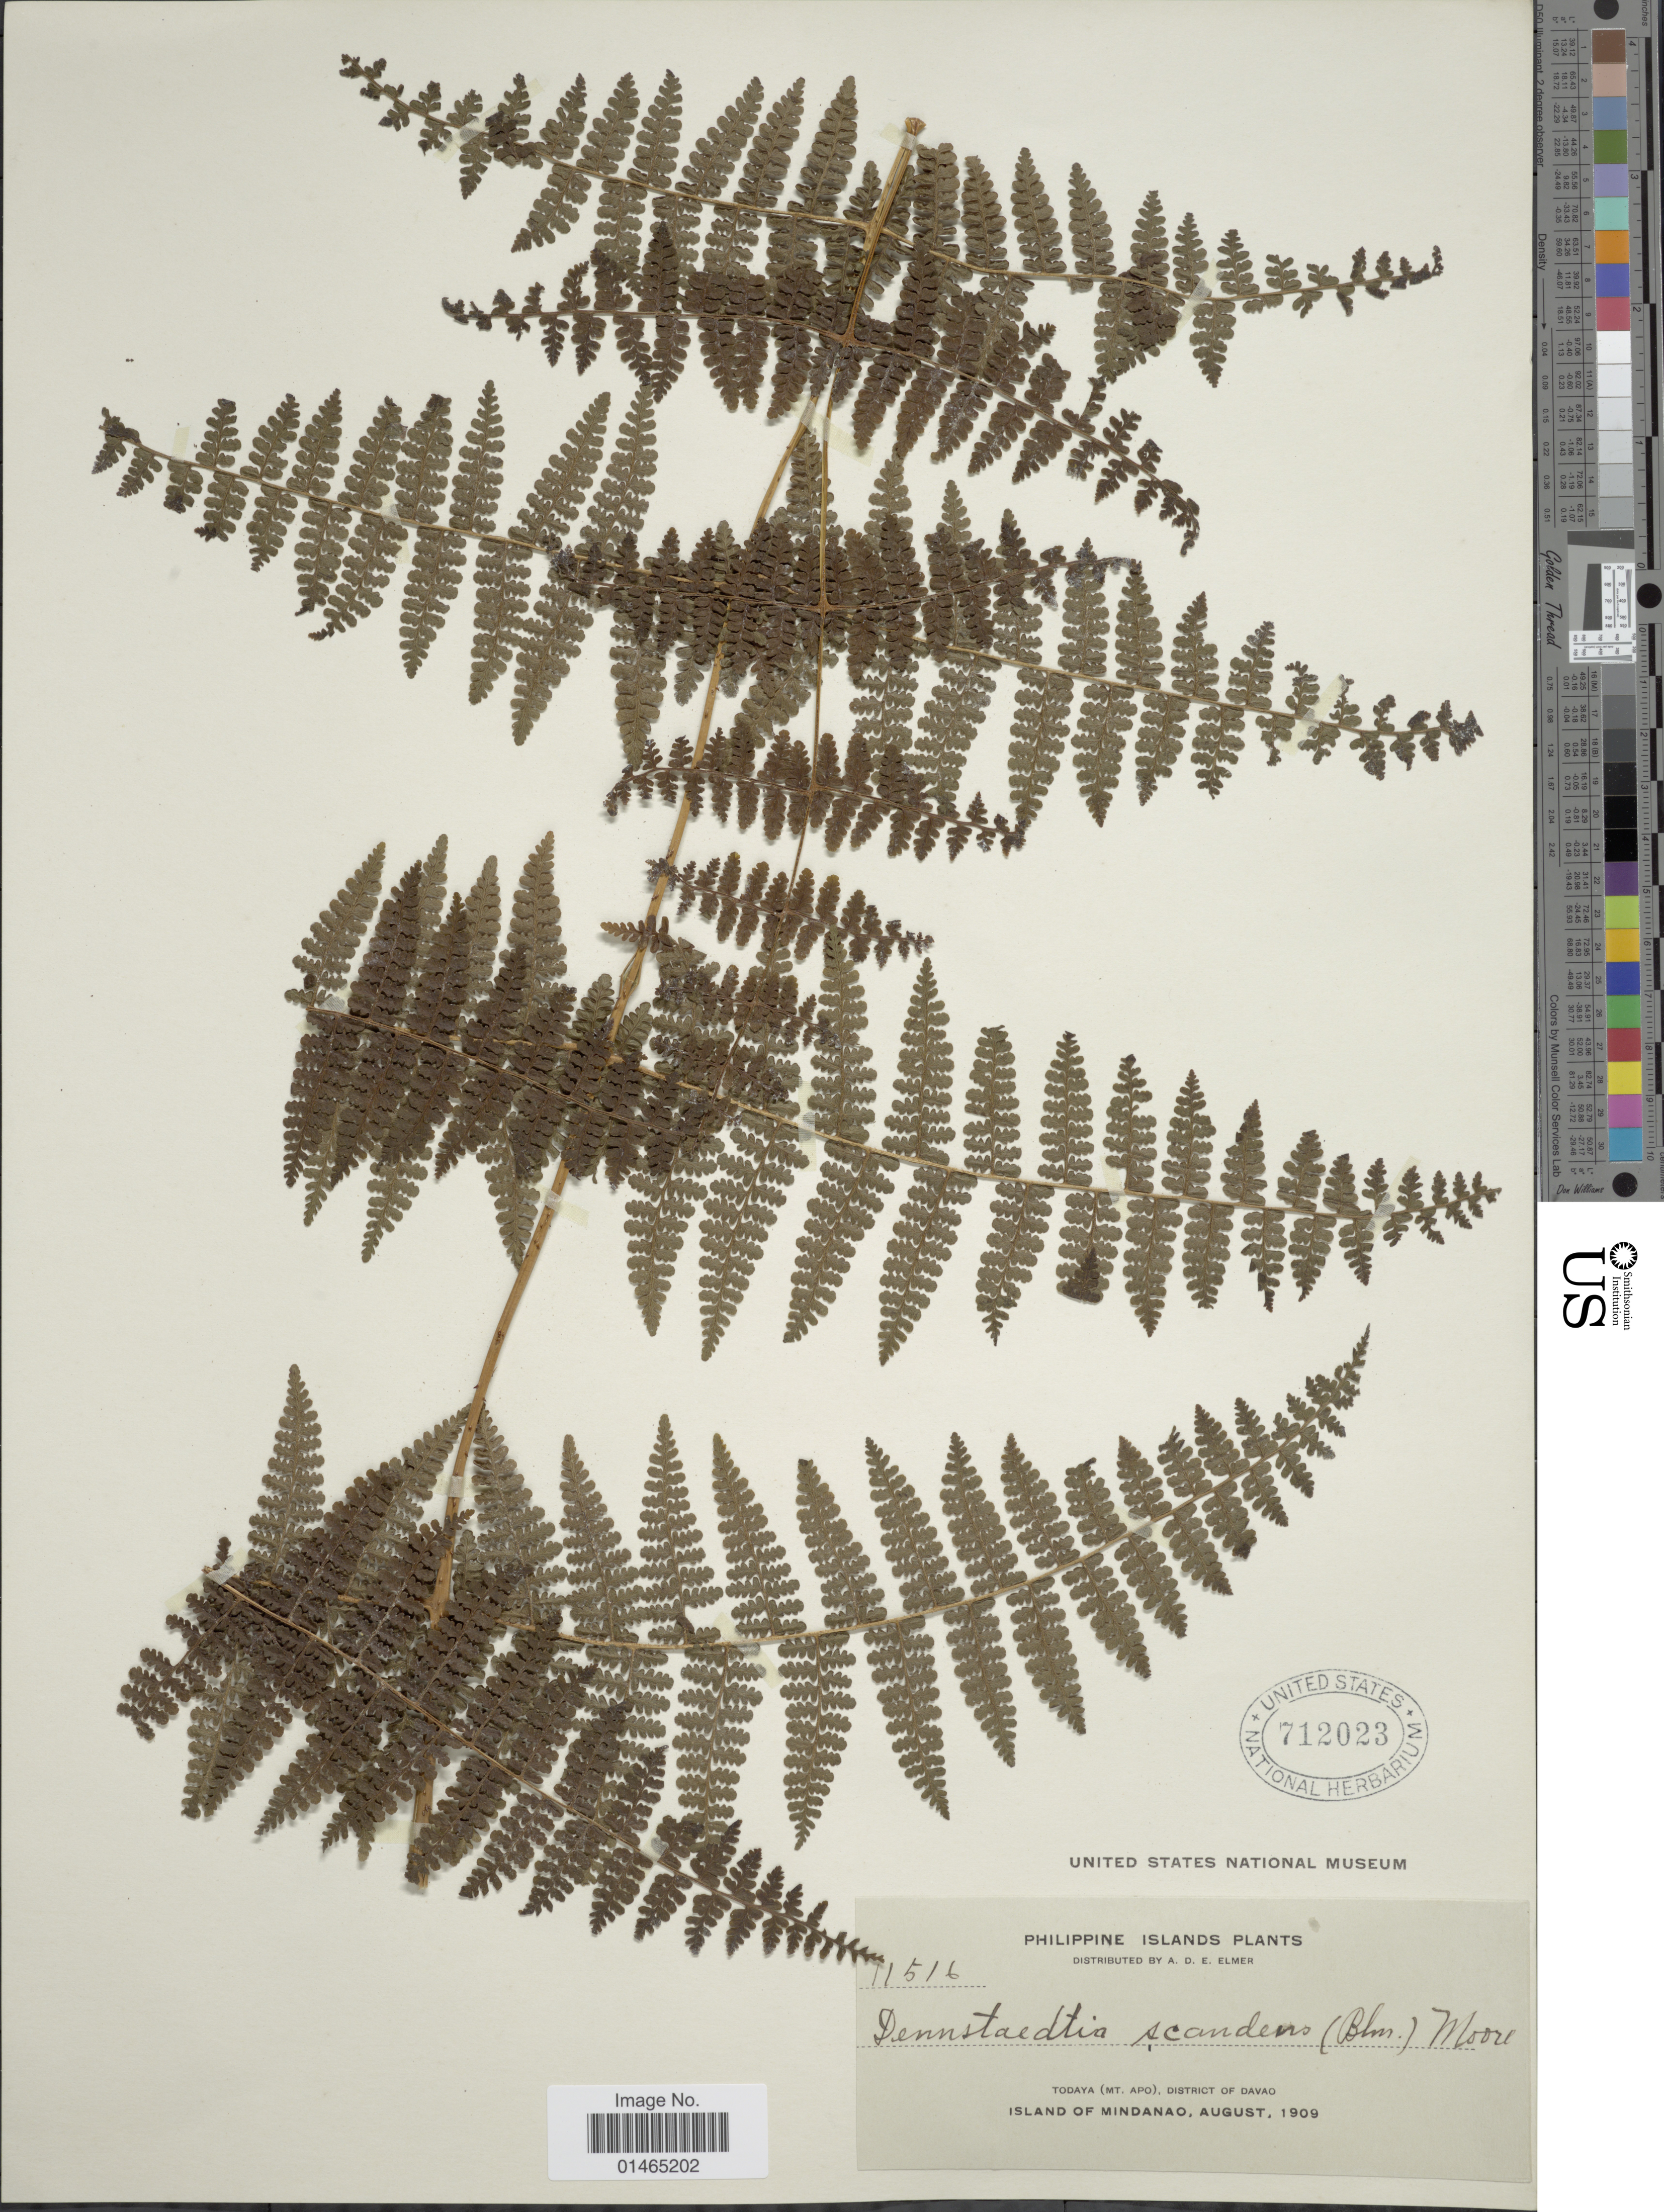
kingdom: Plantae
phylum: Tracheophyta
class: Polypodiopsida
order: Polypodiales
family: Dennstaedtiaceae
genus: Dennstaedtia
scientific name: Dennstaedtia scandens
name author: (Blume) S. Moore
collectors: A. D. E. Elmer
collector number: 11516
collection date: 1909-08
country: Philippines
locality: Todaya (Mt. Apo), District of Davao. Island of Mindanao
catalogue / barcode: US 712023